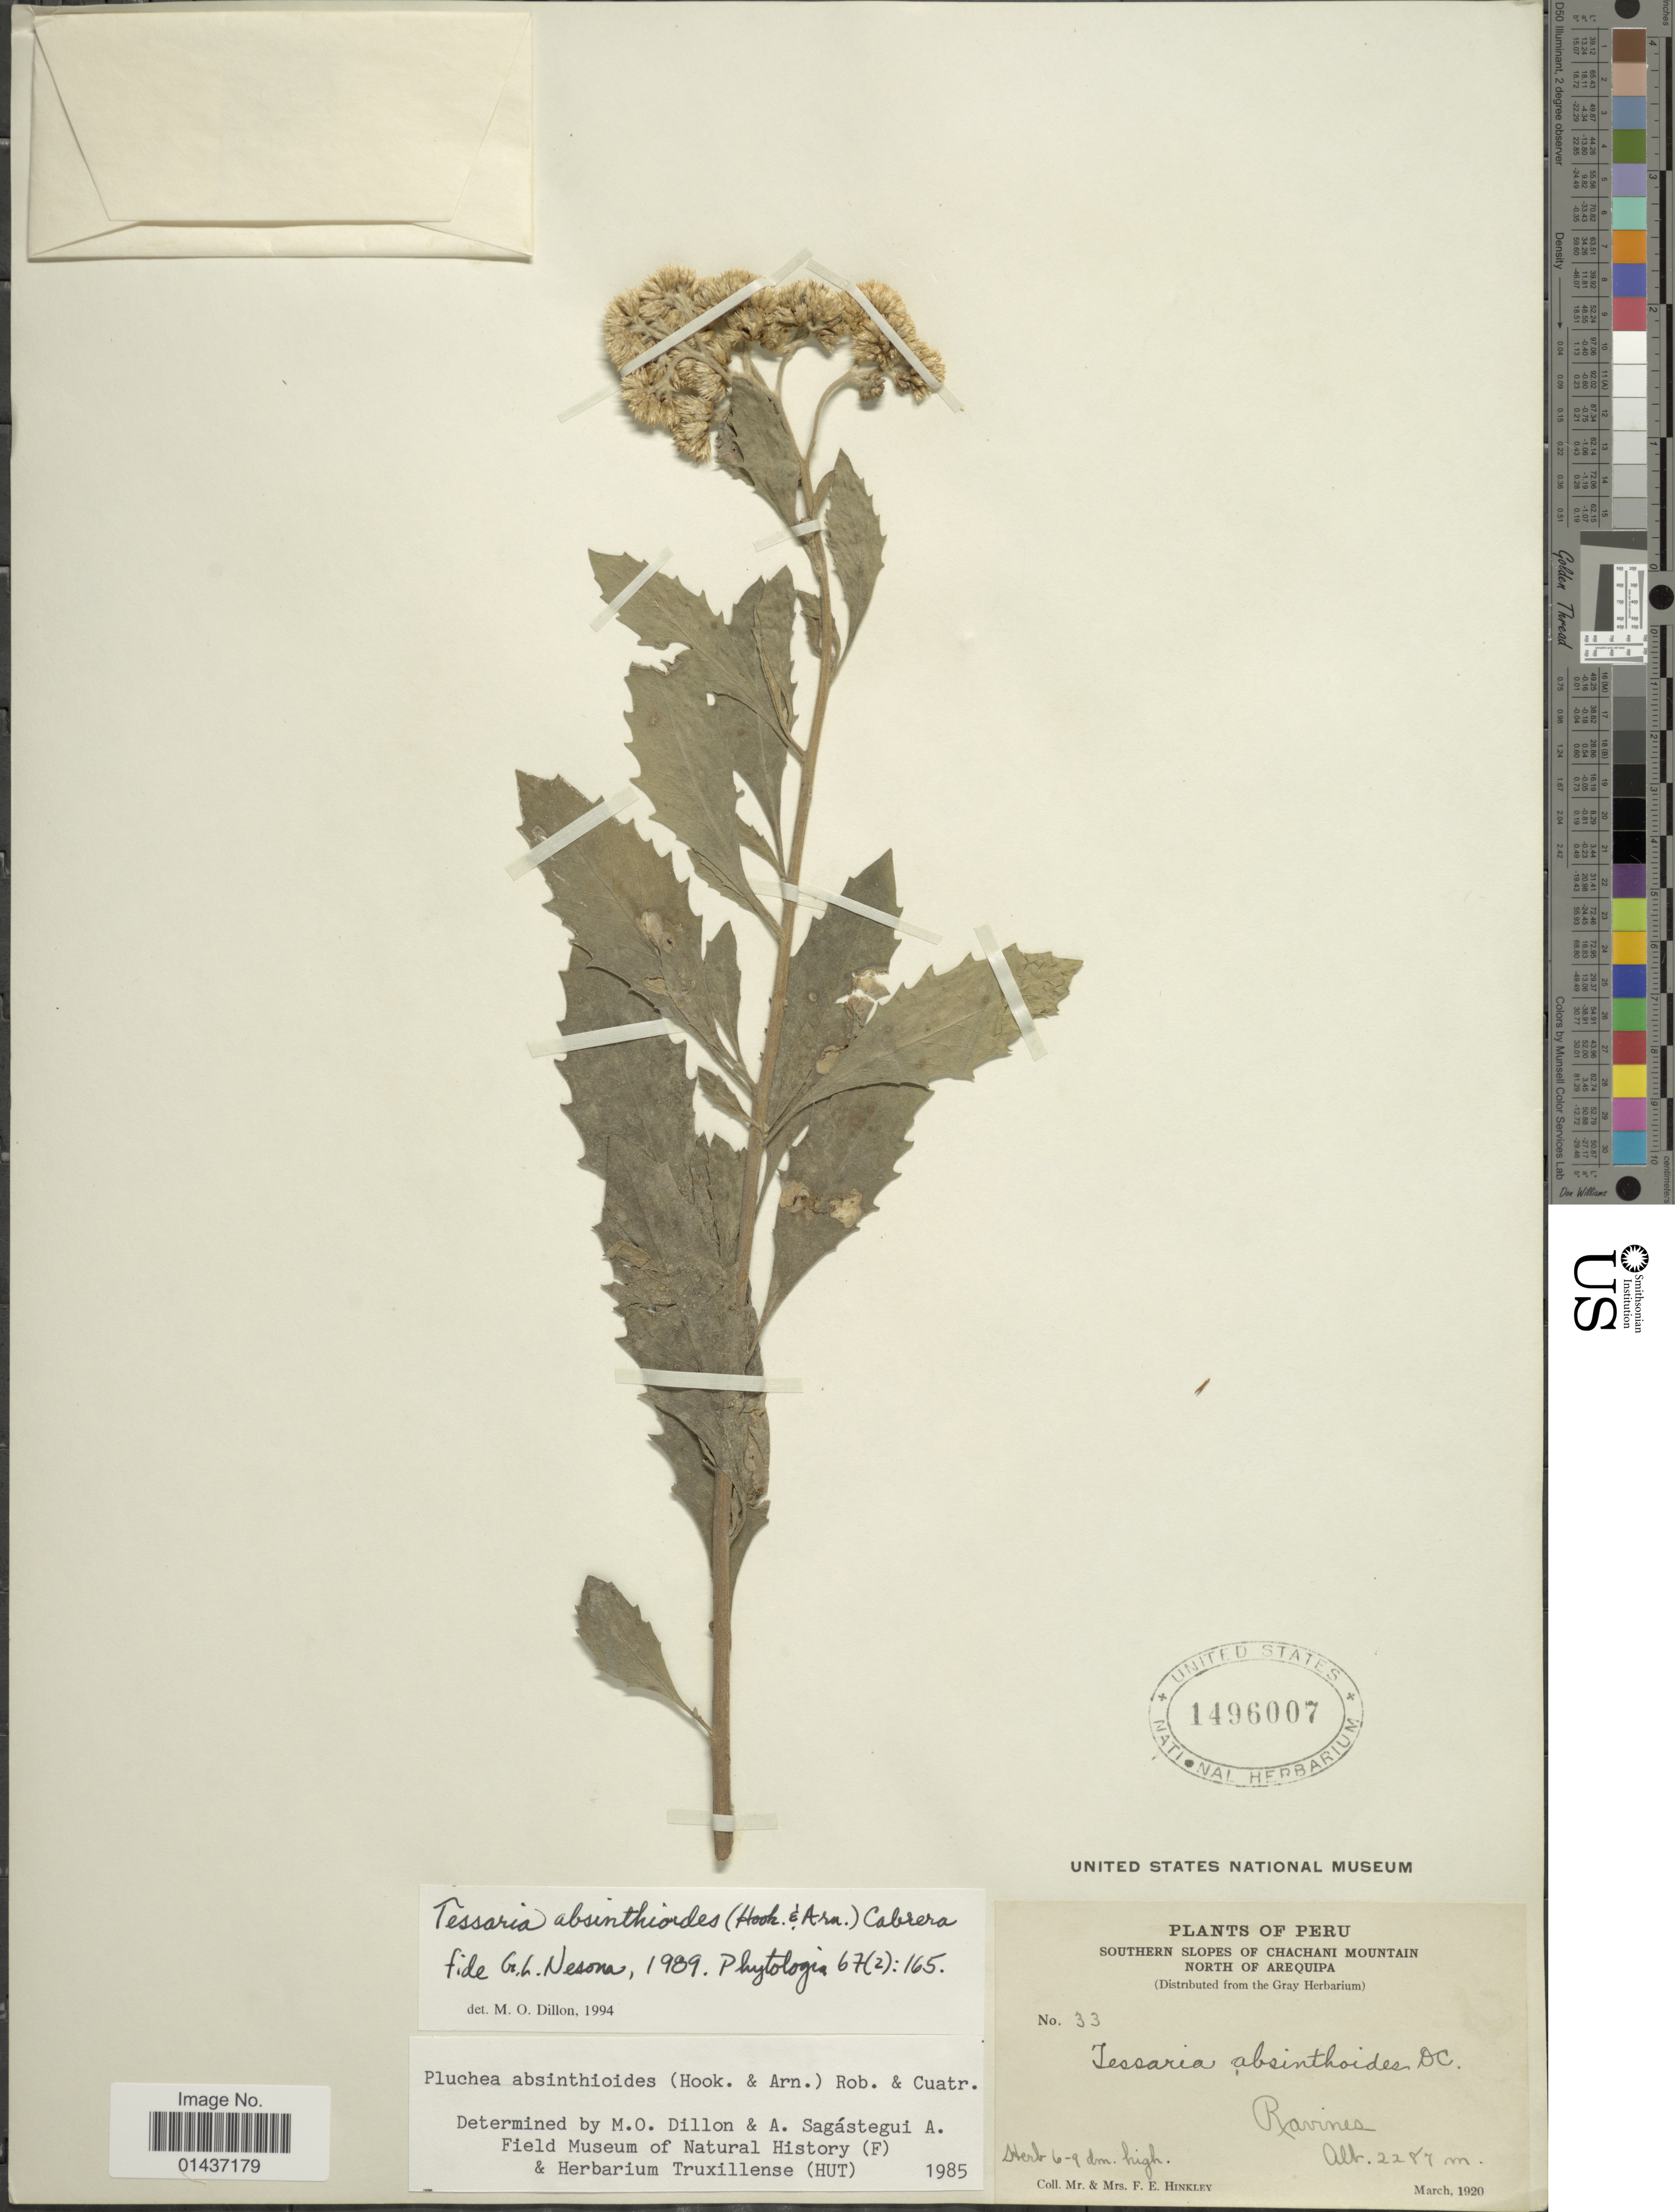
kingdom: Plantae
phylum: Tracheophyta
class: Magnoliopsida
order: Asterales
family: Asteraceae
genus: Tessaria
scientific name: Tessaria absinthioides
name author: (Hook. & Arn.) DC.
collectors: F. Hinkley & F. Hinkley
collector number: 33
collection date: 1920-03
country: Peru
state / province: Arequipa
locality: Southern Slopes of Chachani Mountain, North of Arequipa, Ravines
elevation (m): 2287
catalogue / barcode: US 1496007